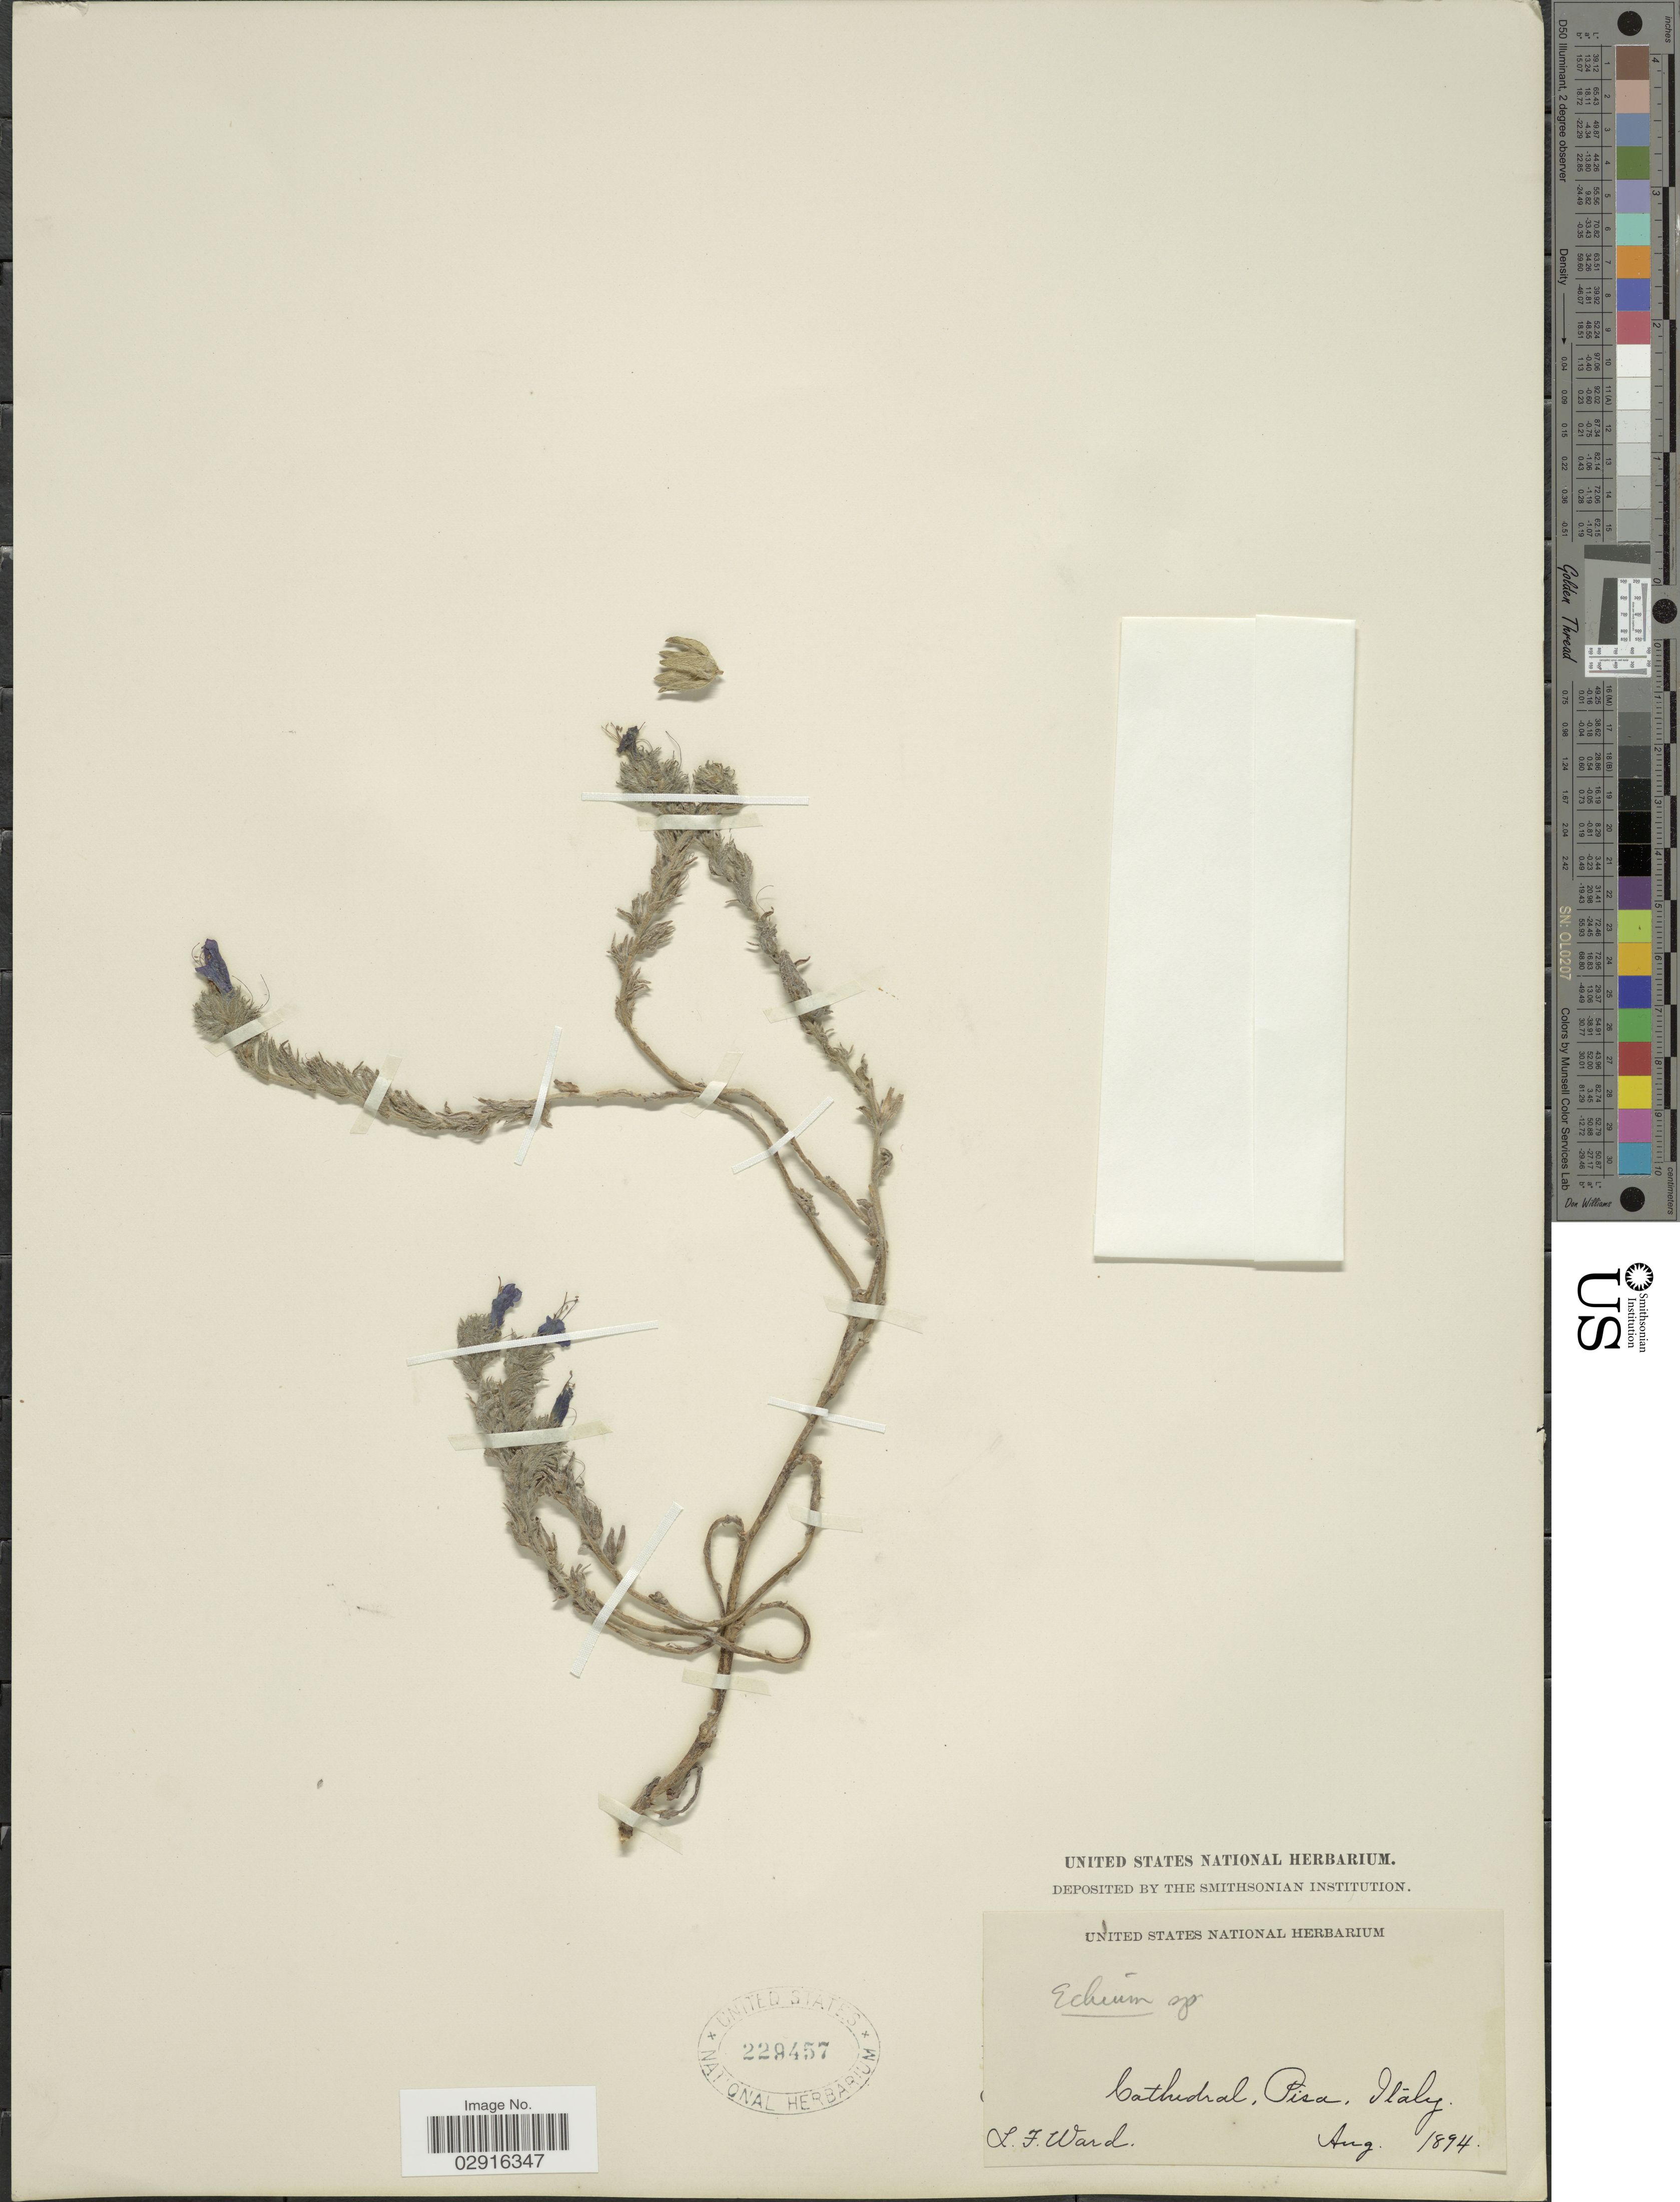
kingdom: Plantae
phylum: Tracheophyta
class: Magnoliopsida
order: Boraginales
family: Boraginaceae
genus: Echium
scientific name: Echium sp.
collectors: L. Ward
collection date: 1894-08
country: Italy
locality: Cathedral, Pisa.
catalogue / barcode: US 229457